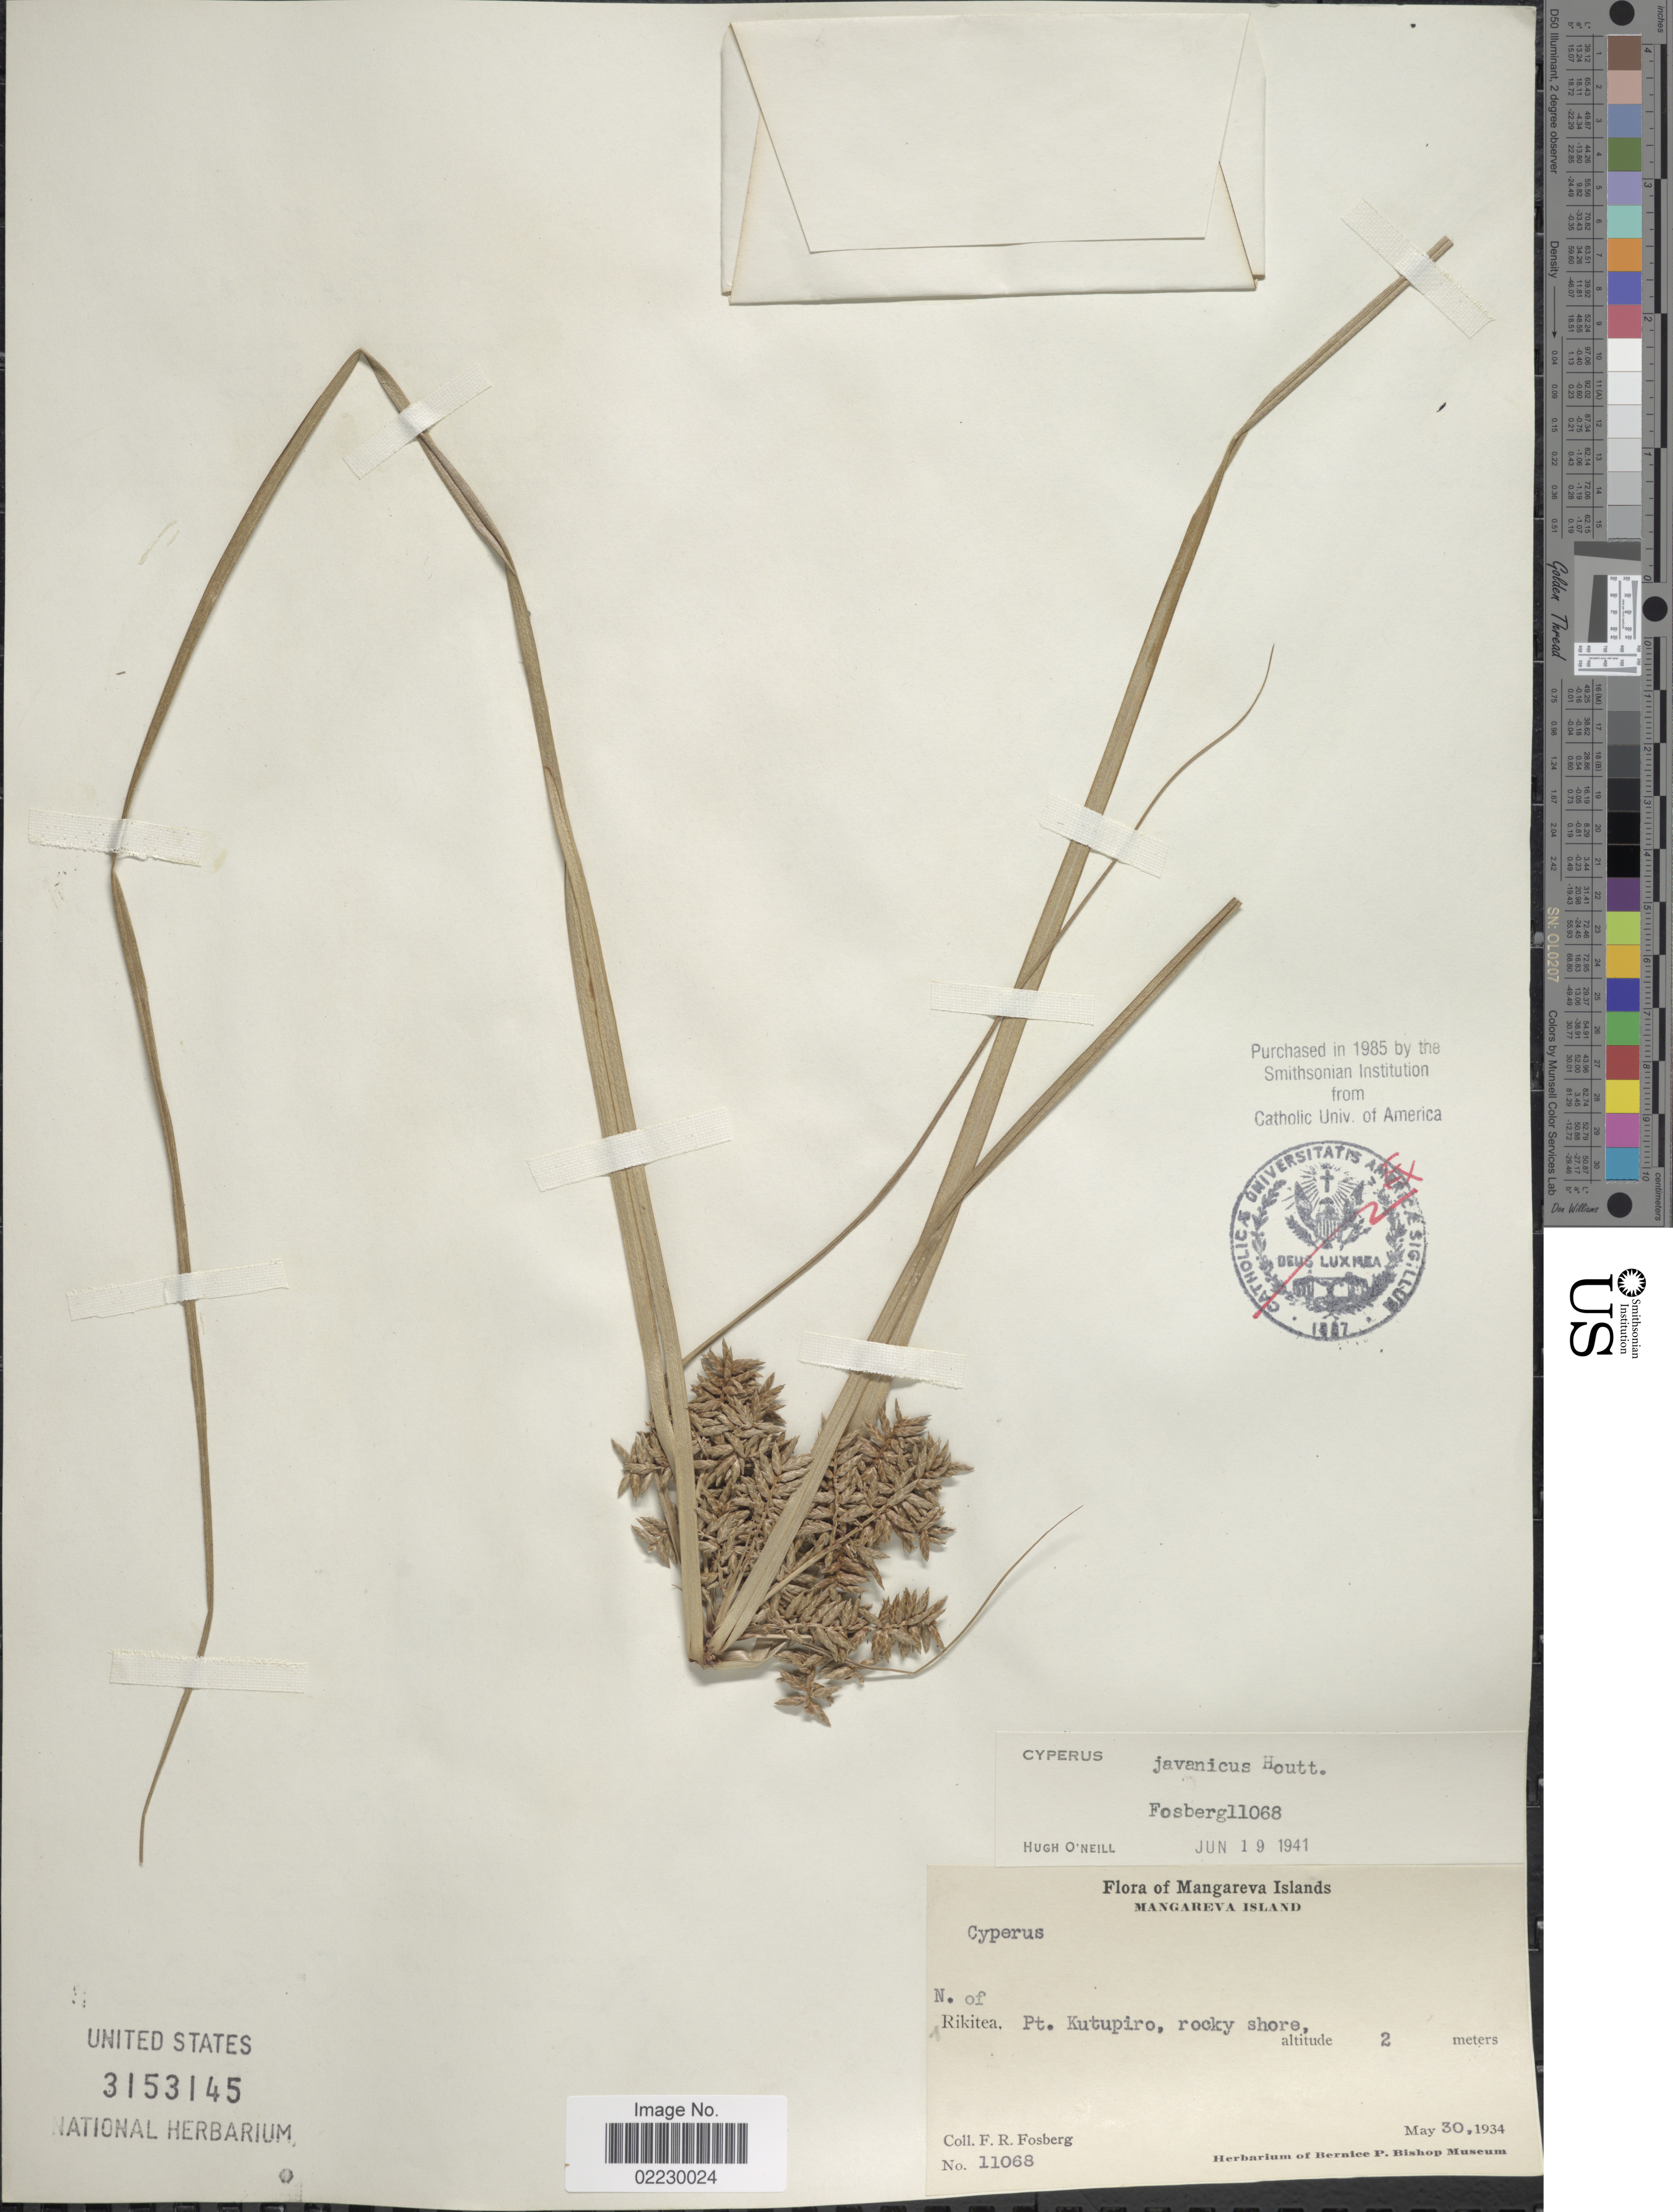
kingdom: Plantae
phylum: Tracheophyta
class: Liliopsida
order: Poales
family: Cyperaceae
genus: Cyperus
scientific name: Cyperus javanicus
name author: Houtt.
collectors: F. R. Fosberg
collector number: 11068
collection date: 1934-05-30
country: French Polynesia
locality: Mangareva Islands, N. of Rikitea, Pt. Kutupiro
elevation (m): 2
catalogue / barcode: US 3153145